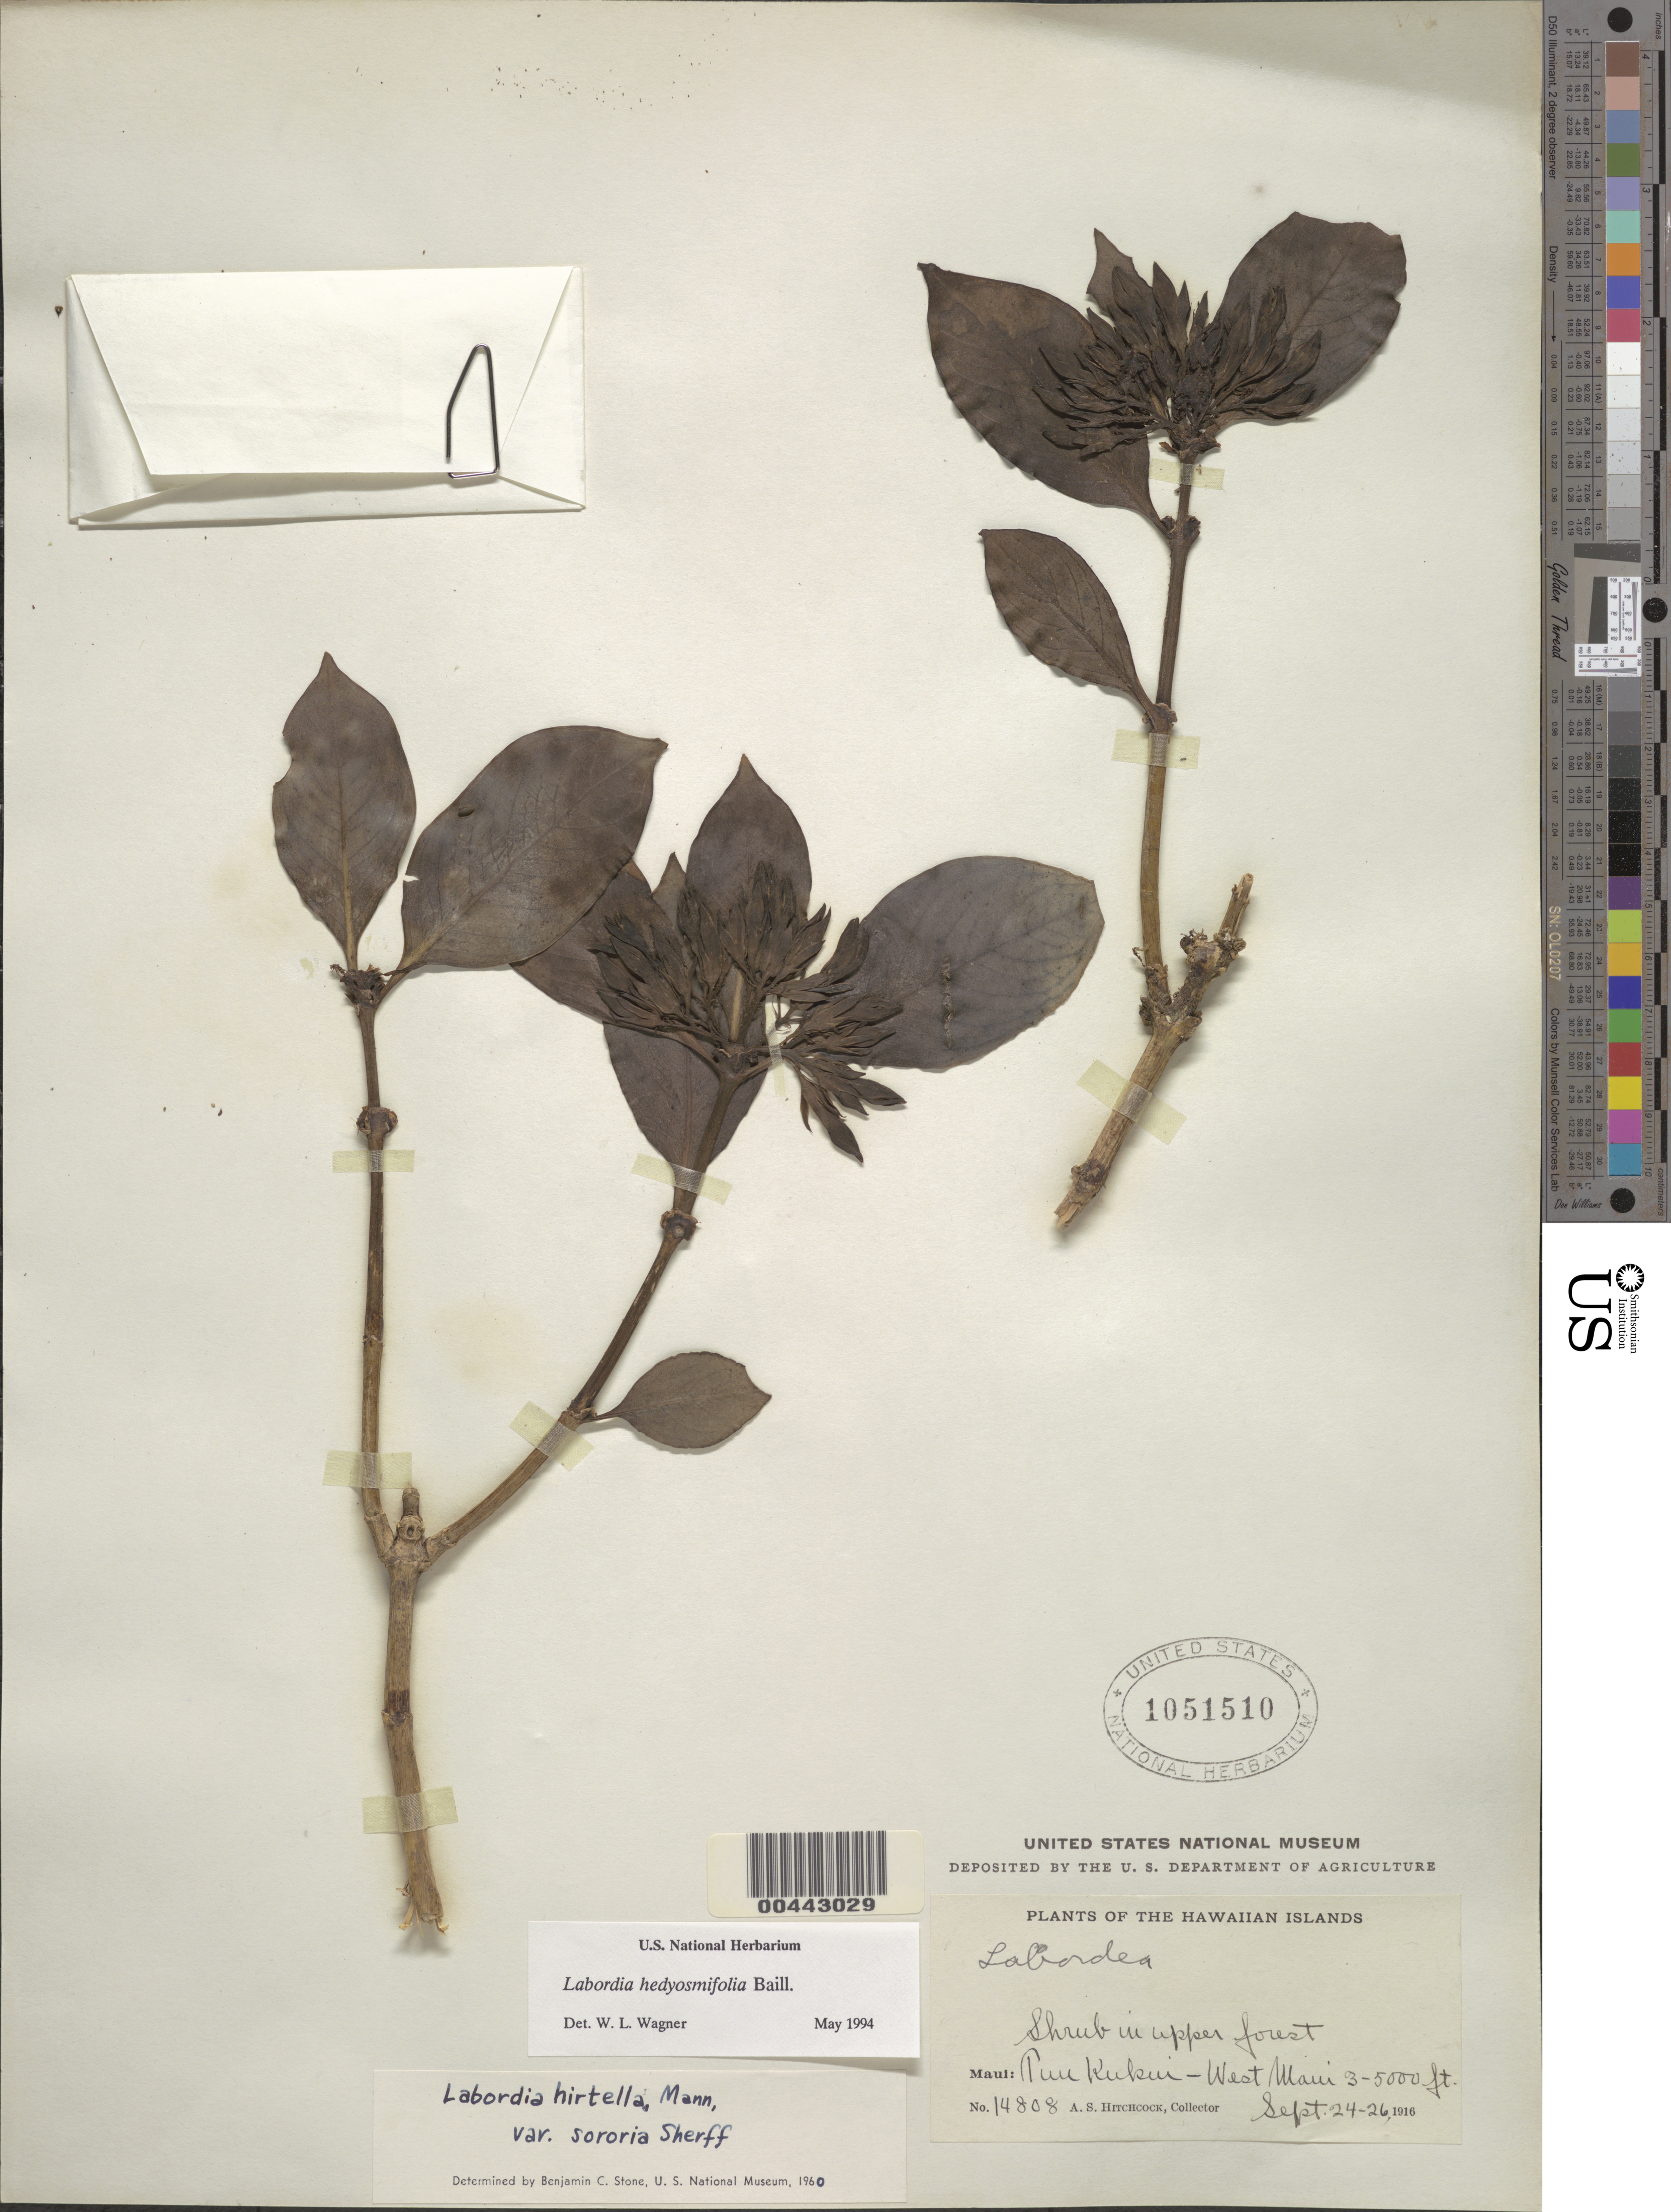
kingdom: Plantae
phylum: Tracheophyta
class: Magnoliopsida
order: Gentianales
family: Loganiaceae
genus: Geniostoma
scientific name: Geniostoma hedyosmifolium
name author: (Baill.) Byng & Christenh.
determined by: Wagner, W. L., (BOT), Smithsonian Institution - National Museum of Natural History (UNITED STATES)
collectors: A. S. Hitchcock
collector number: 14808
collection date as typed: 24 Sep 1916 to 26 Sep 1916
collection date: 1916-09-24/1916-09-26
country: United States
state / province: Hawaii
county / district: Maui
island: Maui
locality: Puu Kukui - West Maui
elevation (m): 914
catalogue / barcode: US 1051510